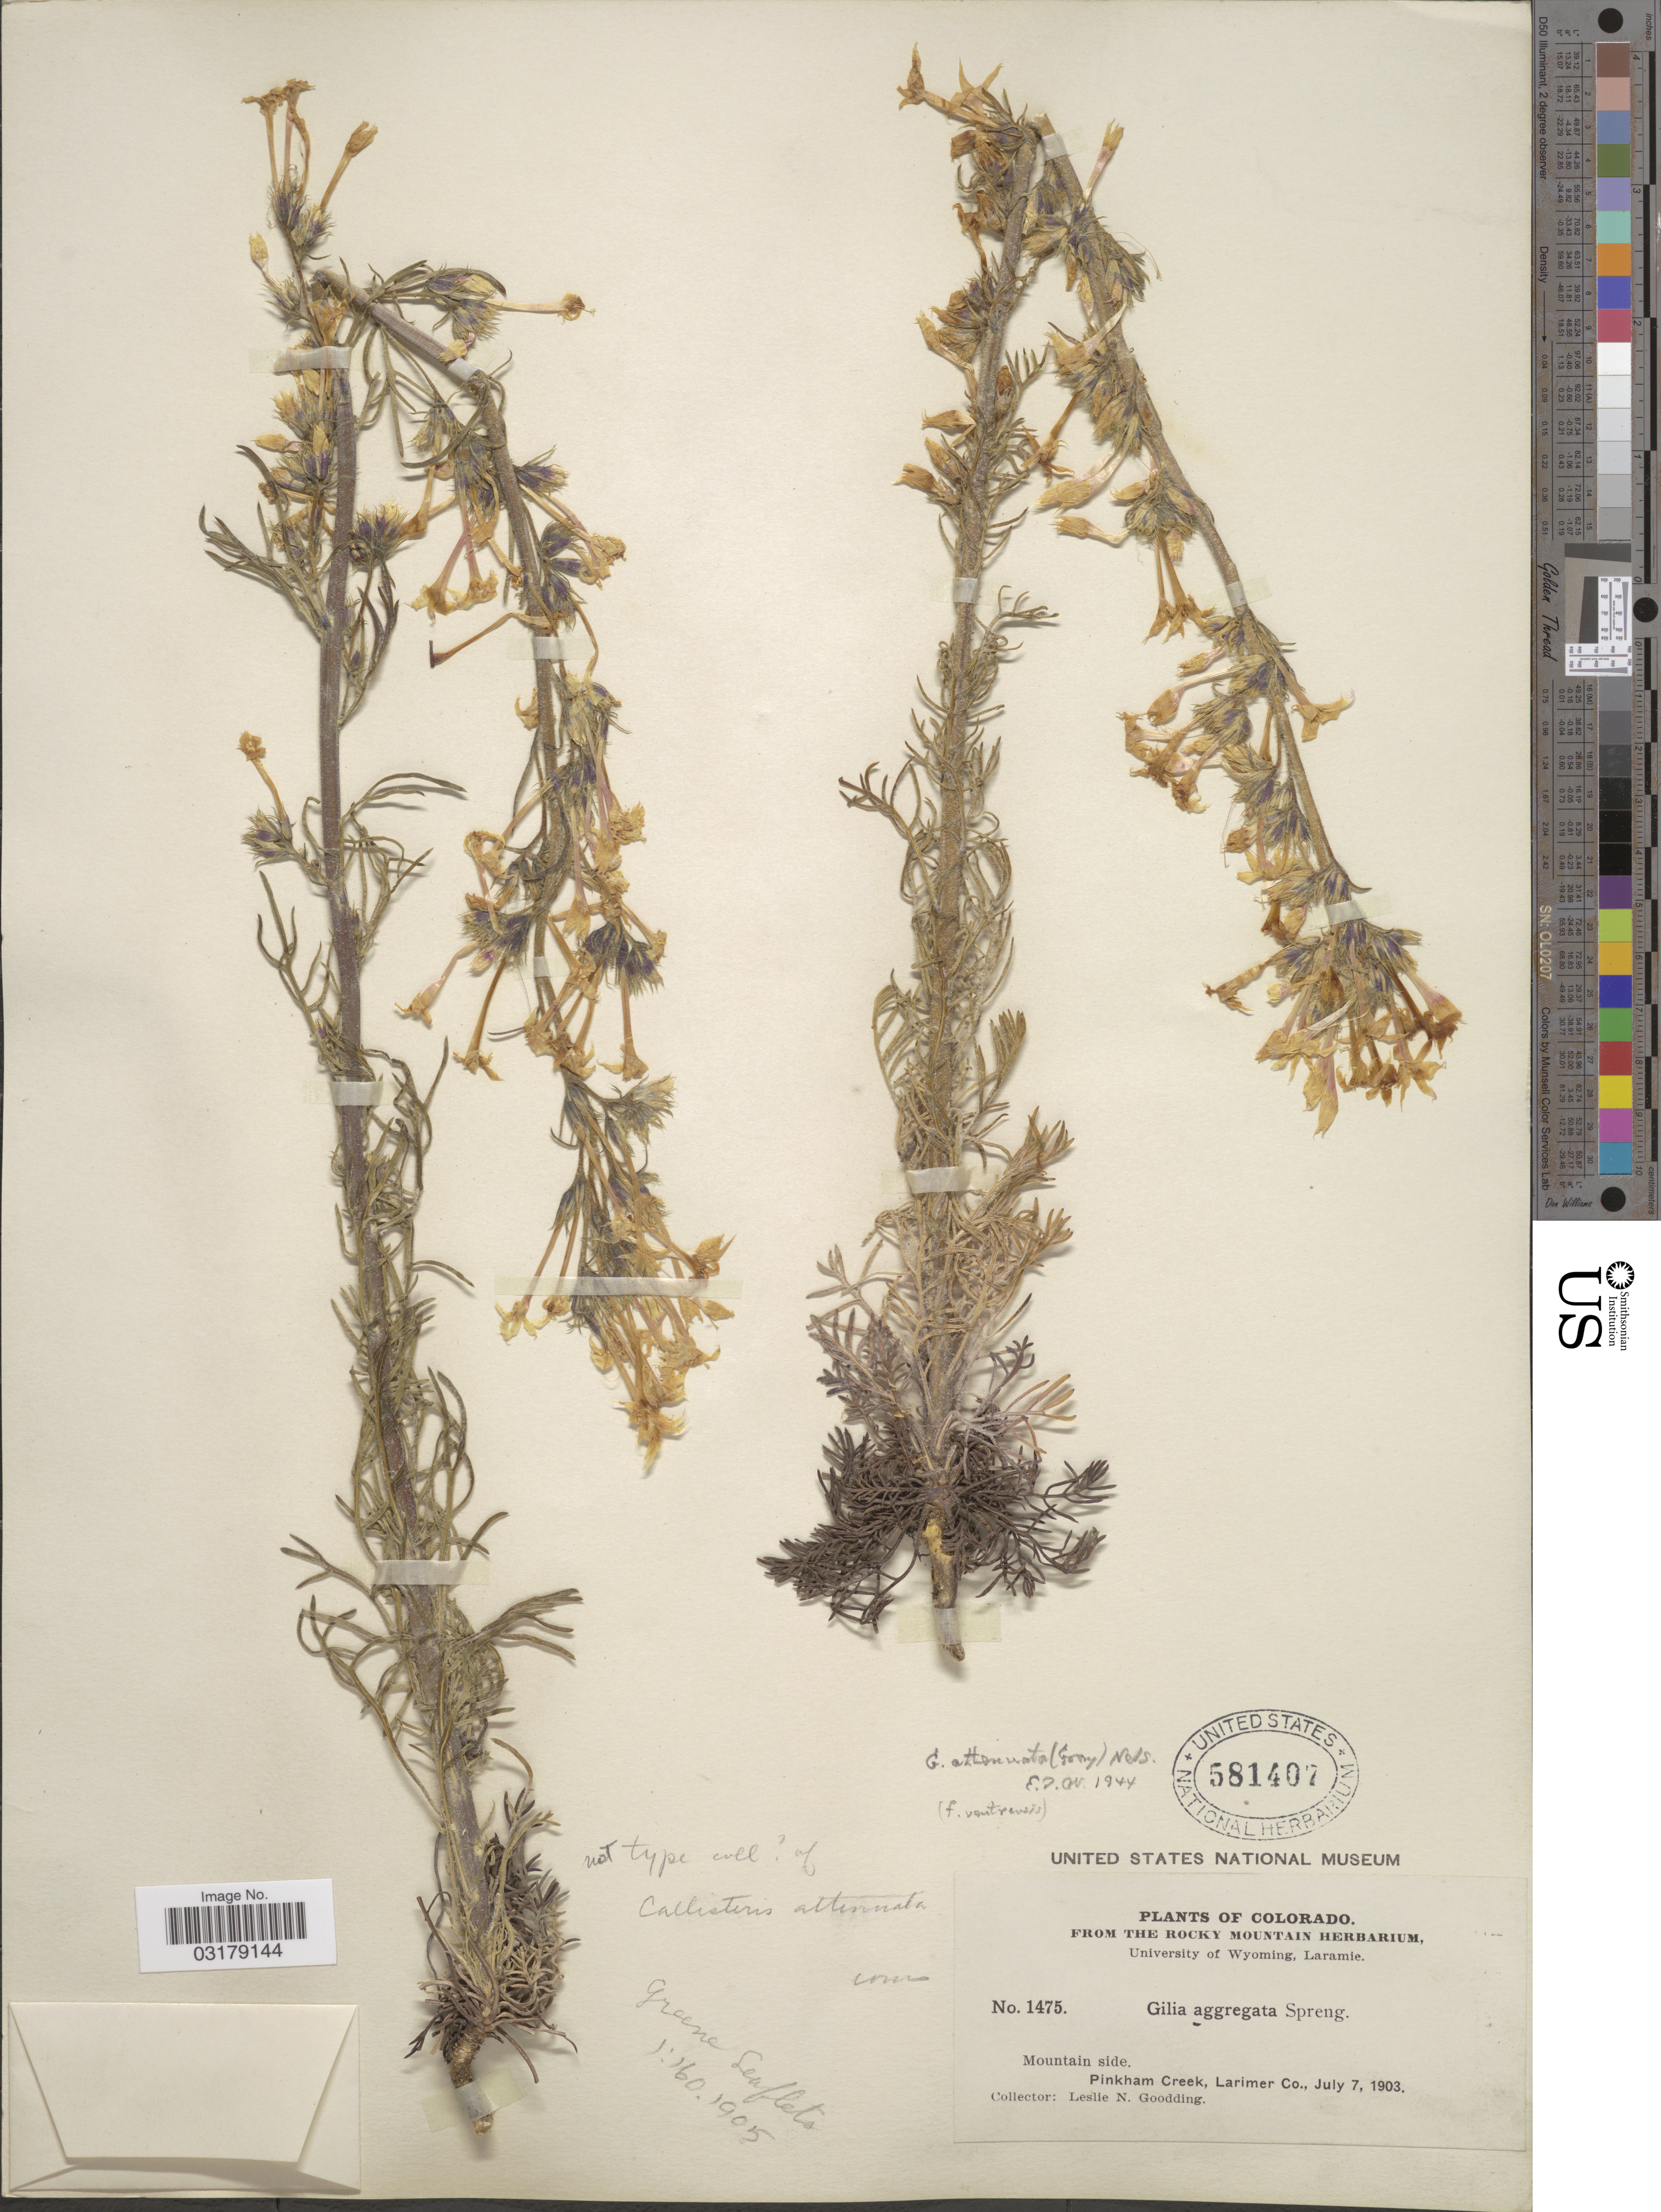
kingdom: Plantae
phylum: Tracheophyta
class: Magnoliopsida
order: Ericales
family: Polemoniaceae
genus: Ipomopsis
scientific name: Ipomopsis aggregata subsp. attenuata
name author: (A. Gray) V.E. Grant & A.D. Grant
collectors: L. N. Goodding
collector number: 1475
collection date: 1903-07-07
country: United States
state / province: Colorado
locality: Mountain side. Pinkham Creek, Larimer Co.,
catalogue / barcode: US 581407